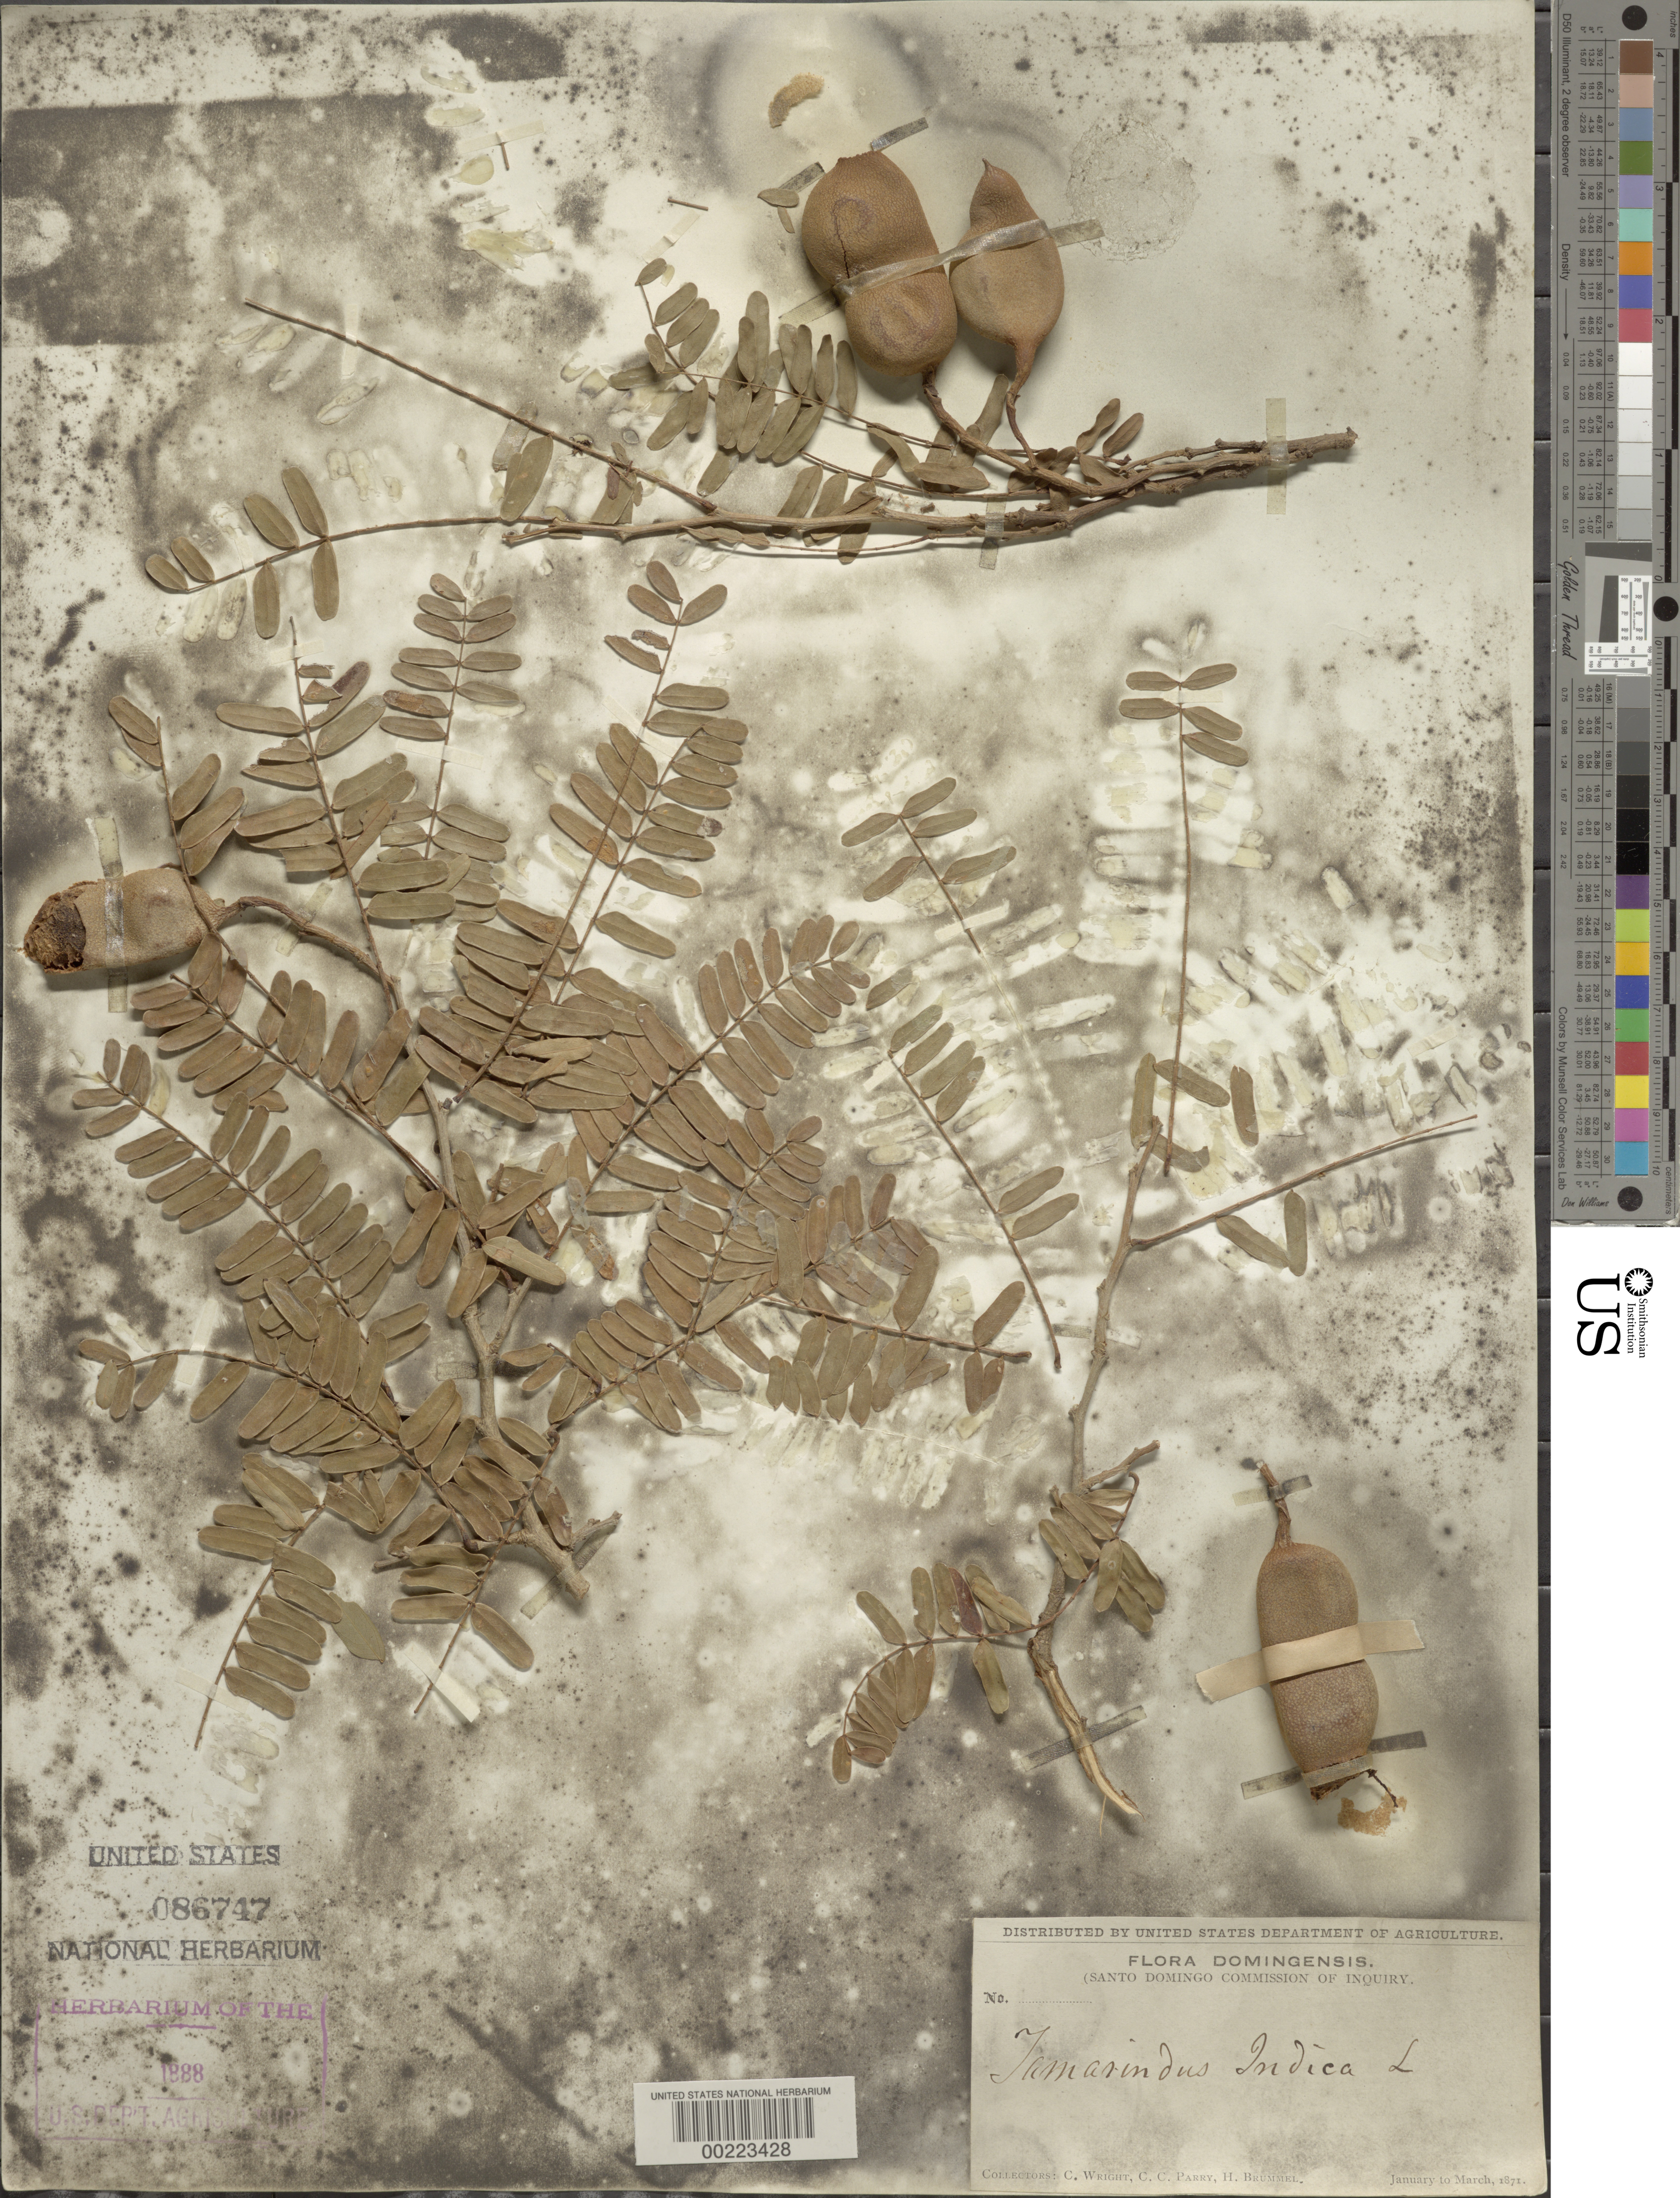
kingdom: Plantae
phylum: Tracheophyta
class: Magnoliopsida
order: Fabales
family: Fabaceae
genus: Tamarindus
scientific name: Tamarindus indica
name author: L.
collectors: C. Wright, C. C. Parry & H. Brummel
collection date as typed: Jan 1871 to -- Mar 1871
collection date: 1871-01/1871-03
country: Dominican Republic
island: Hispaniola Island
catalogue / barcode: US 86747